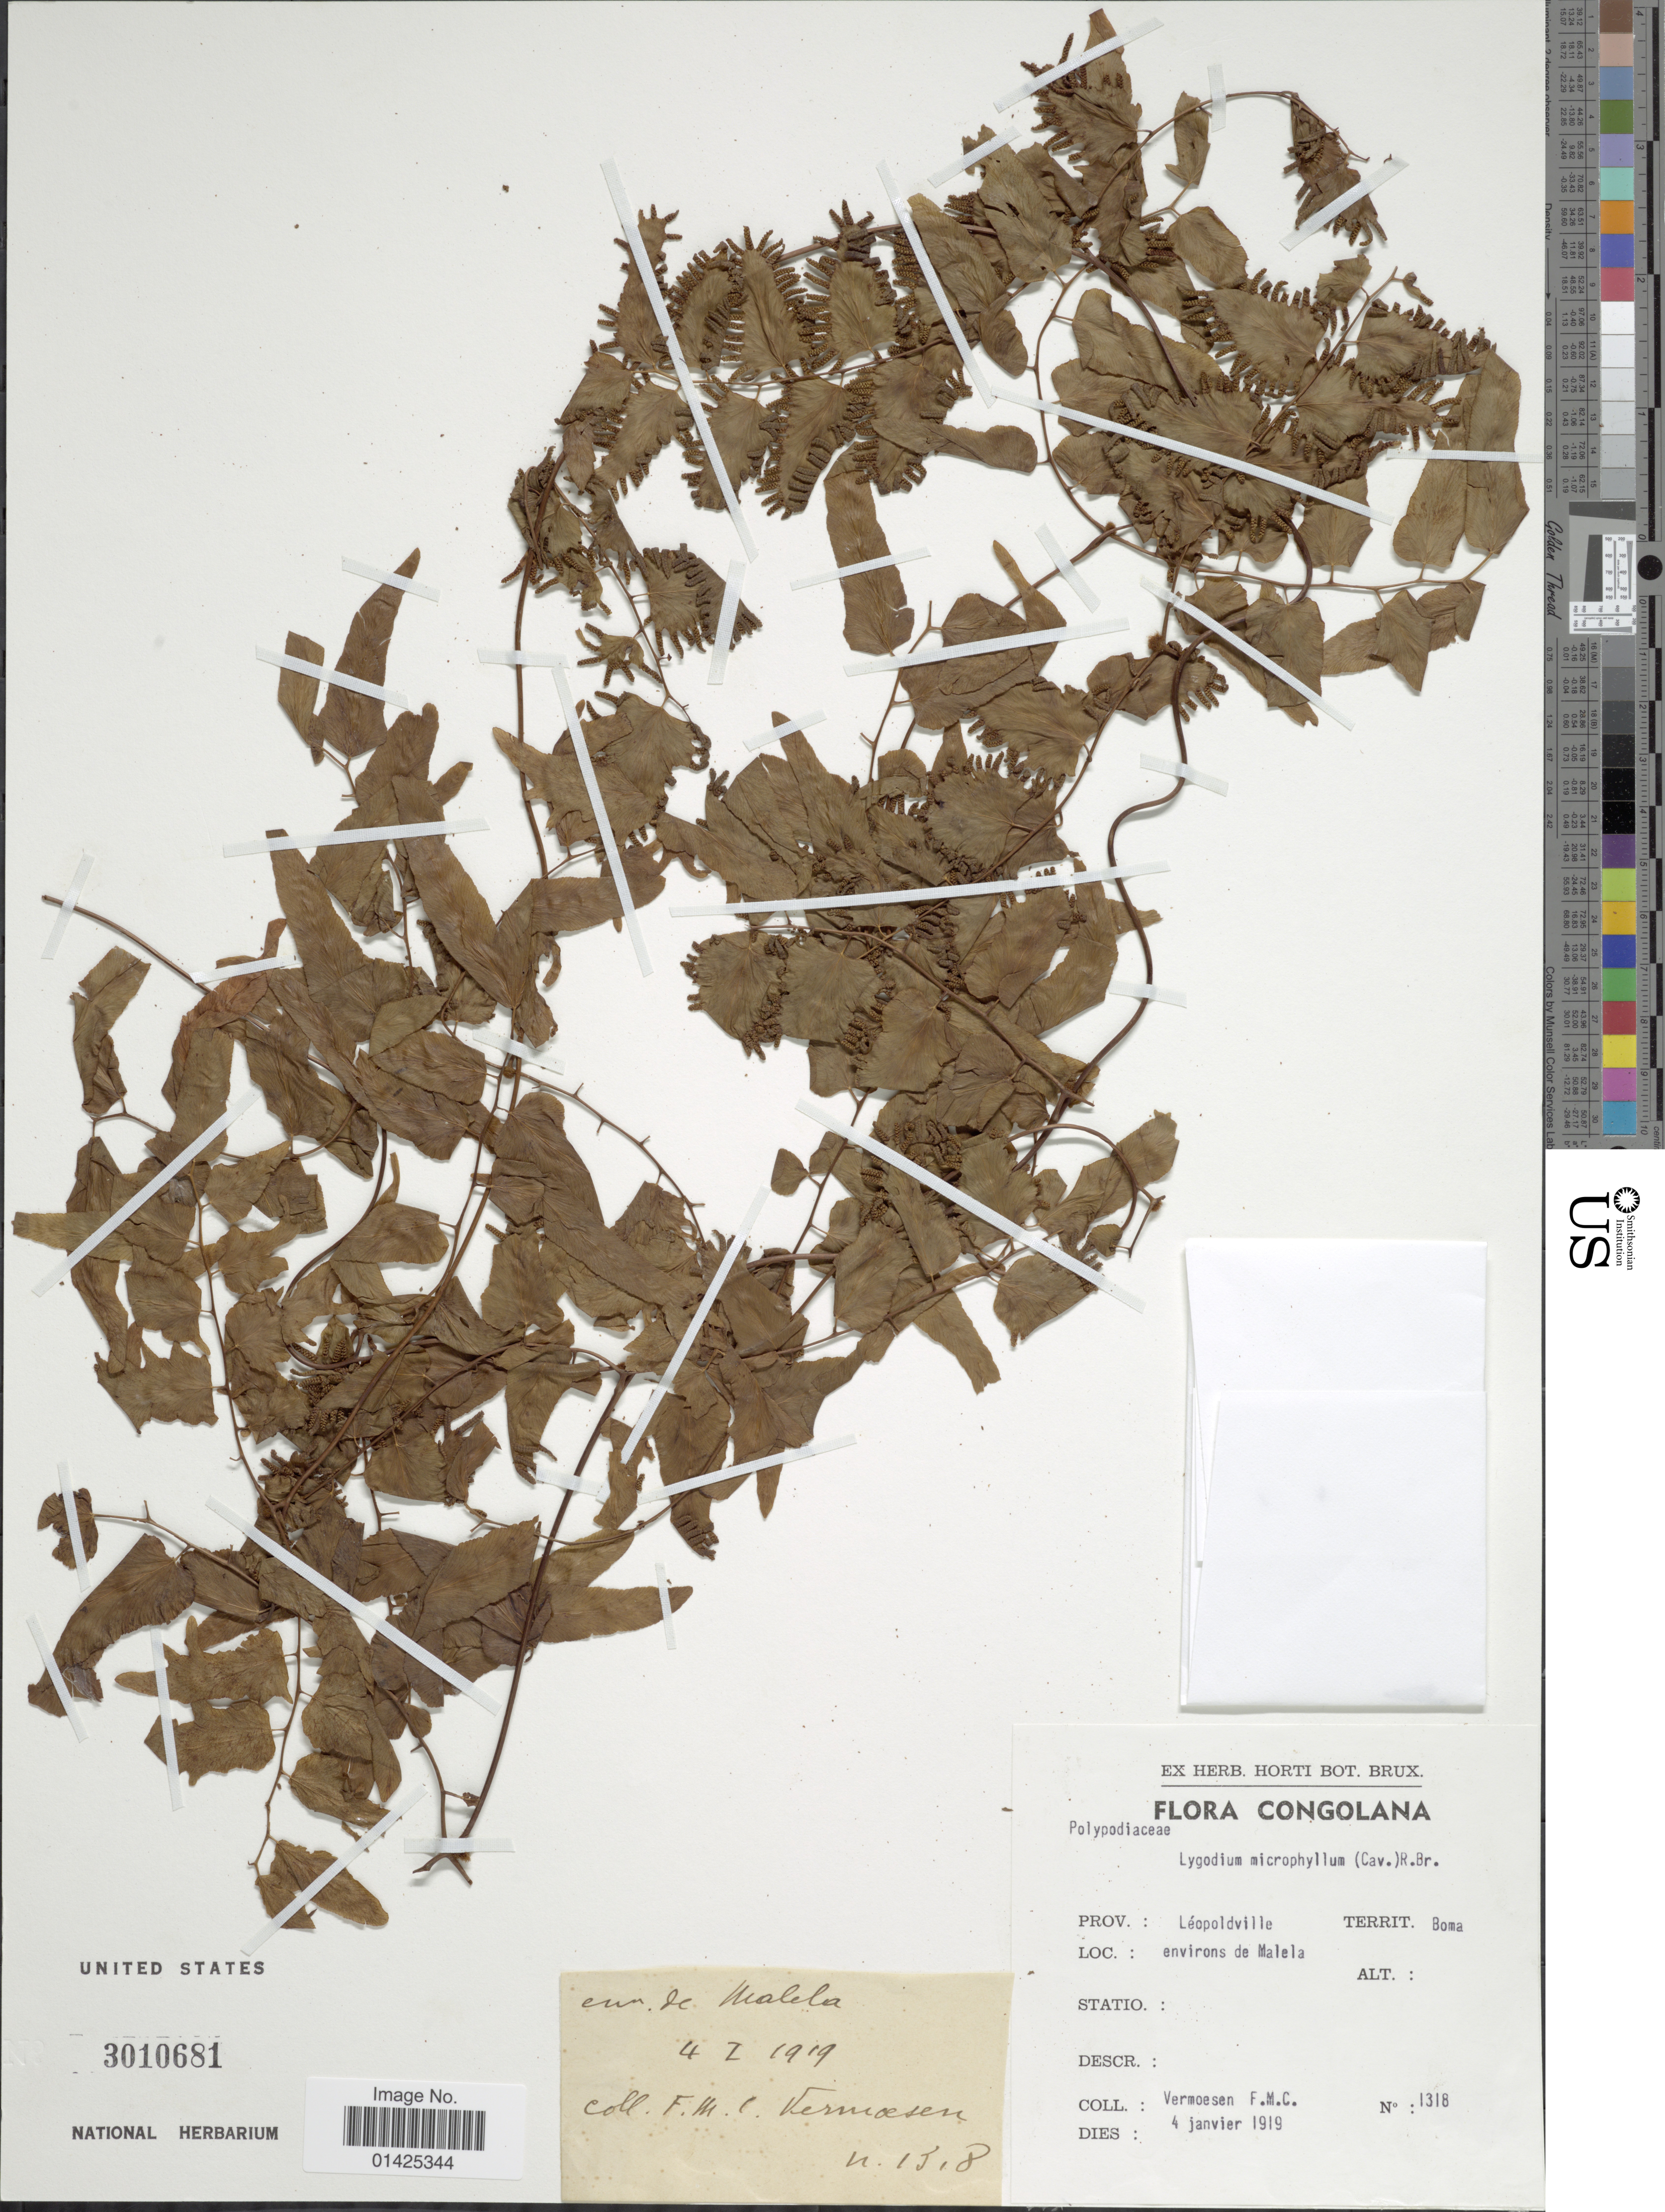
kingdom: Plantae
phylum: Tracheophyta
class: Polypodiopsida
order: Schizaeales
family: Lygodiaceae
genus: Lygodium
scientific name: Lygodium microphyllum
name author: (Cav.) R. Br.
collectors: C. Vermoesen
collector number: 1318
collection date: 1919-01-04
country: Congo, Democratic Republic of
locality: Flora Congolana, Prov.: Léopoldville, Territ. Boma, environs de Malela.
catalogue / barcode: US 3010681